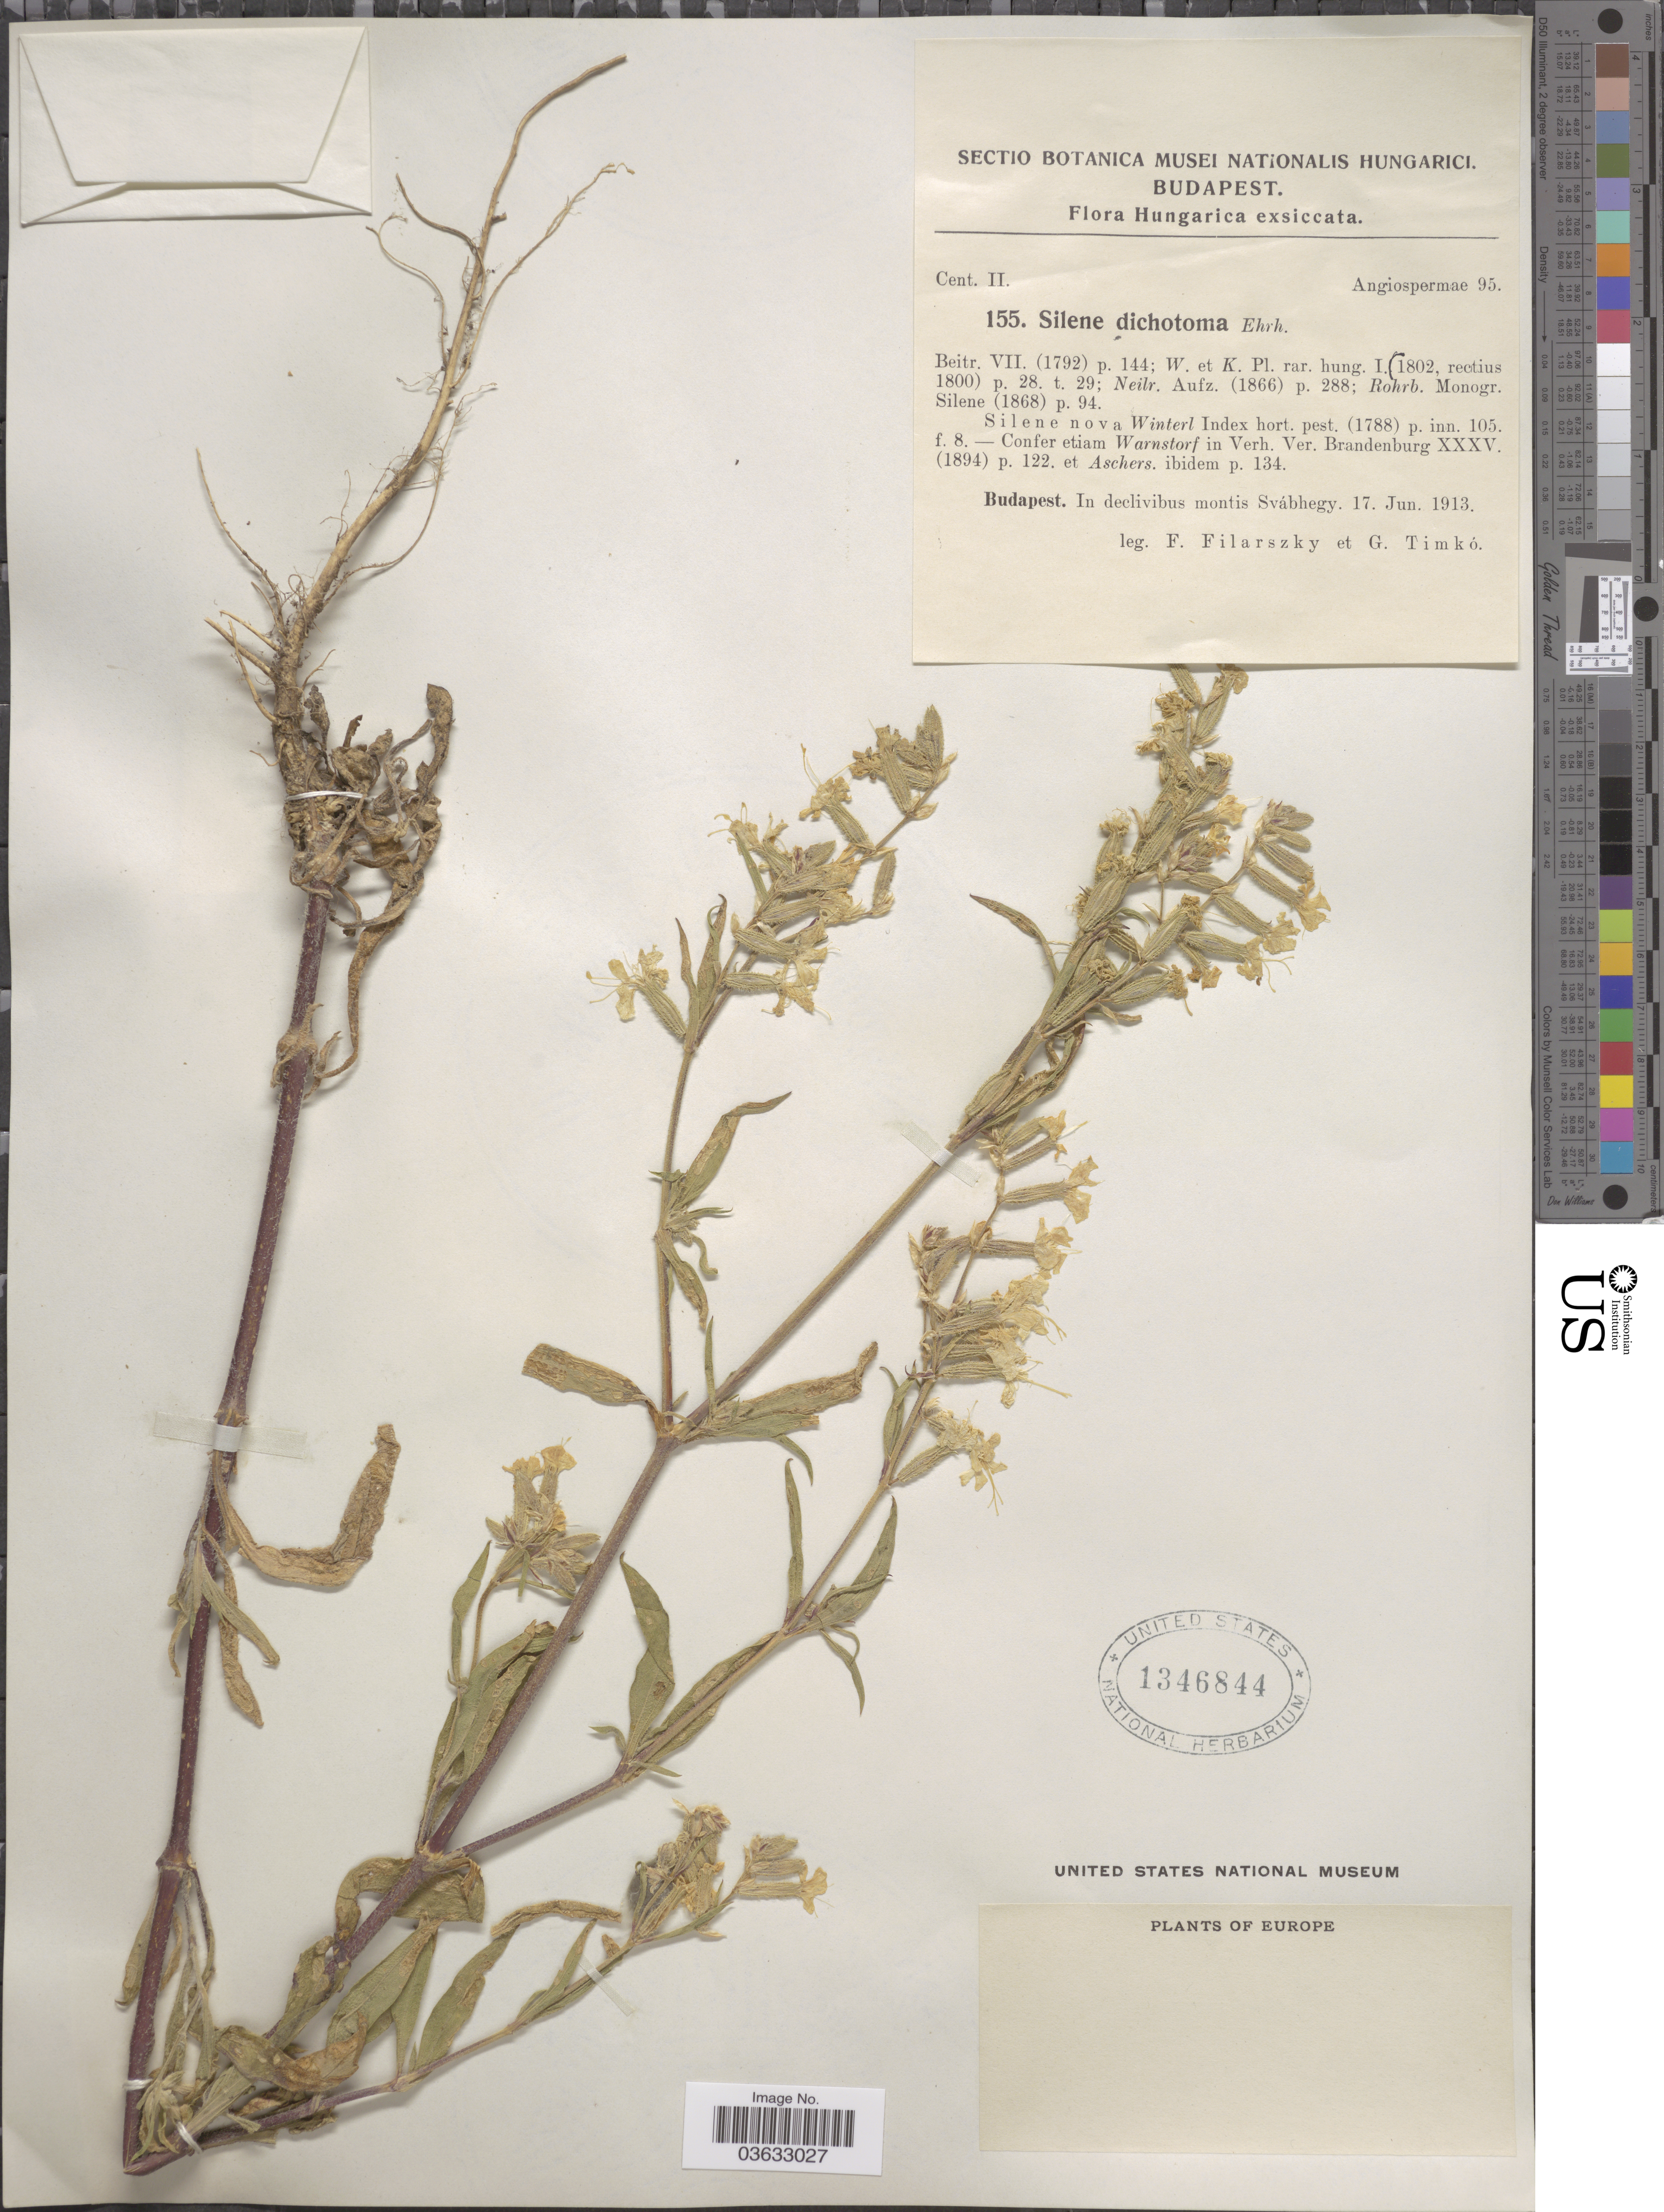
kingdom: Plantae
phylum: Tracheophyta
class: Magnoliopsida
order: Caryophyllales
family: Caryophyllaceae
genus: Silene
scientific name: Silene dichotoma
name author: Ehrh.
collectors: F. Filarszky & G. Timko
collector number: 155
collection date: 1913-06-17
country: Hungary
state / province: Budapest, Capital District of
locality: Budapest. In declivibus montis Svábhegy.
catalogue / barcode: US 1346844